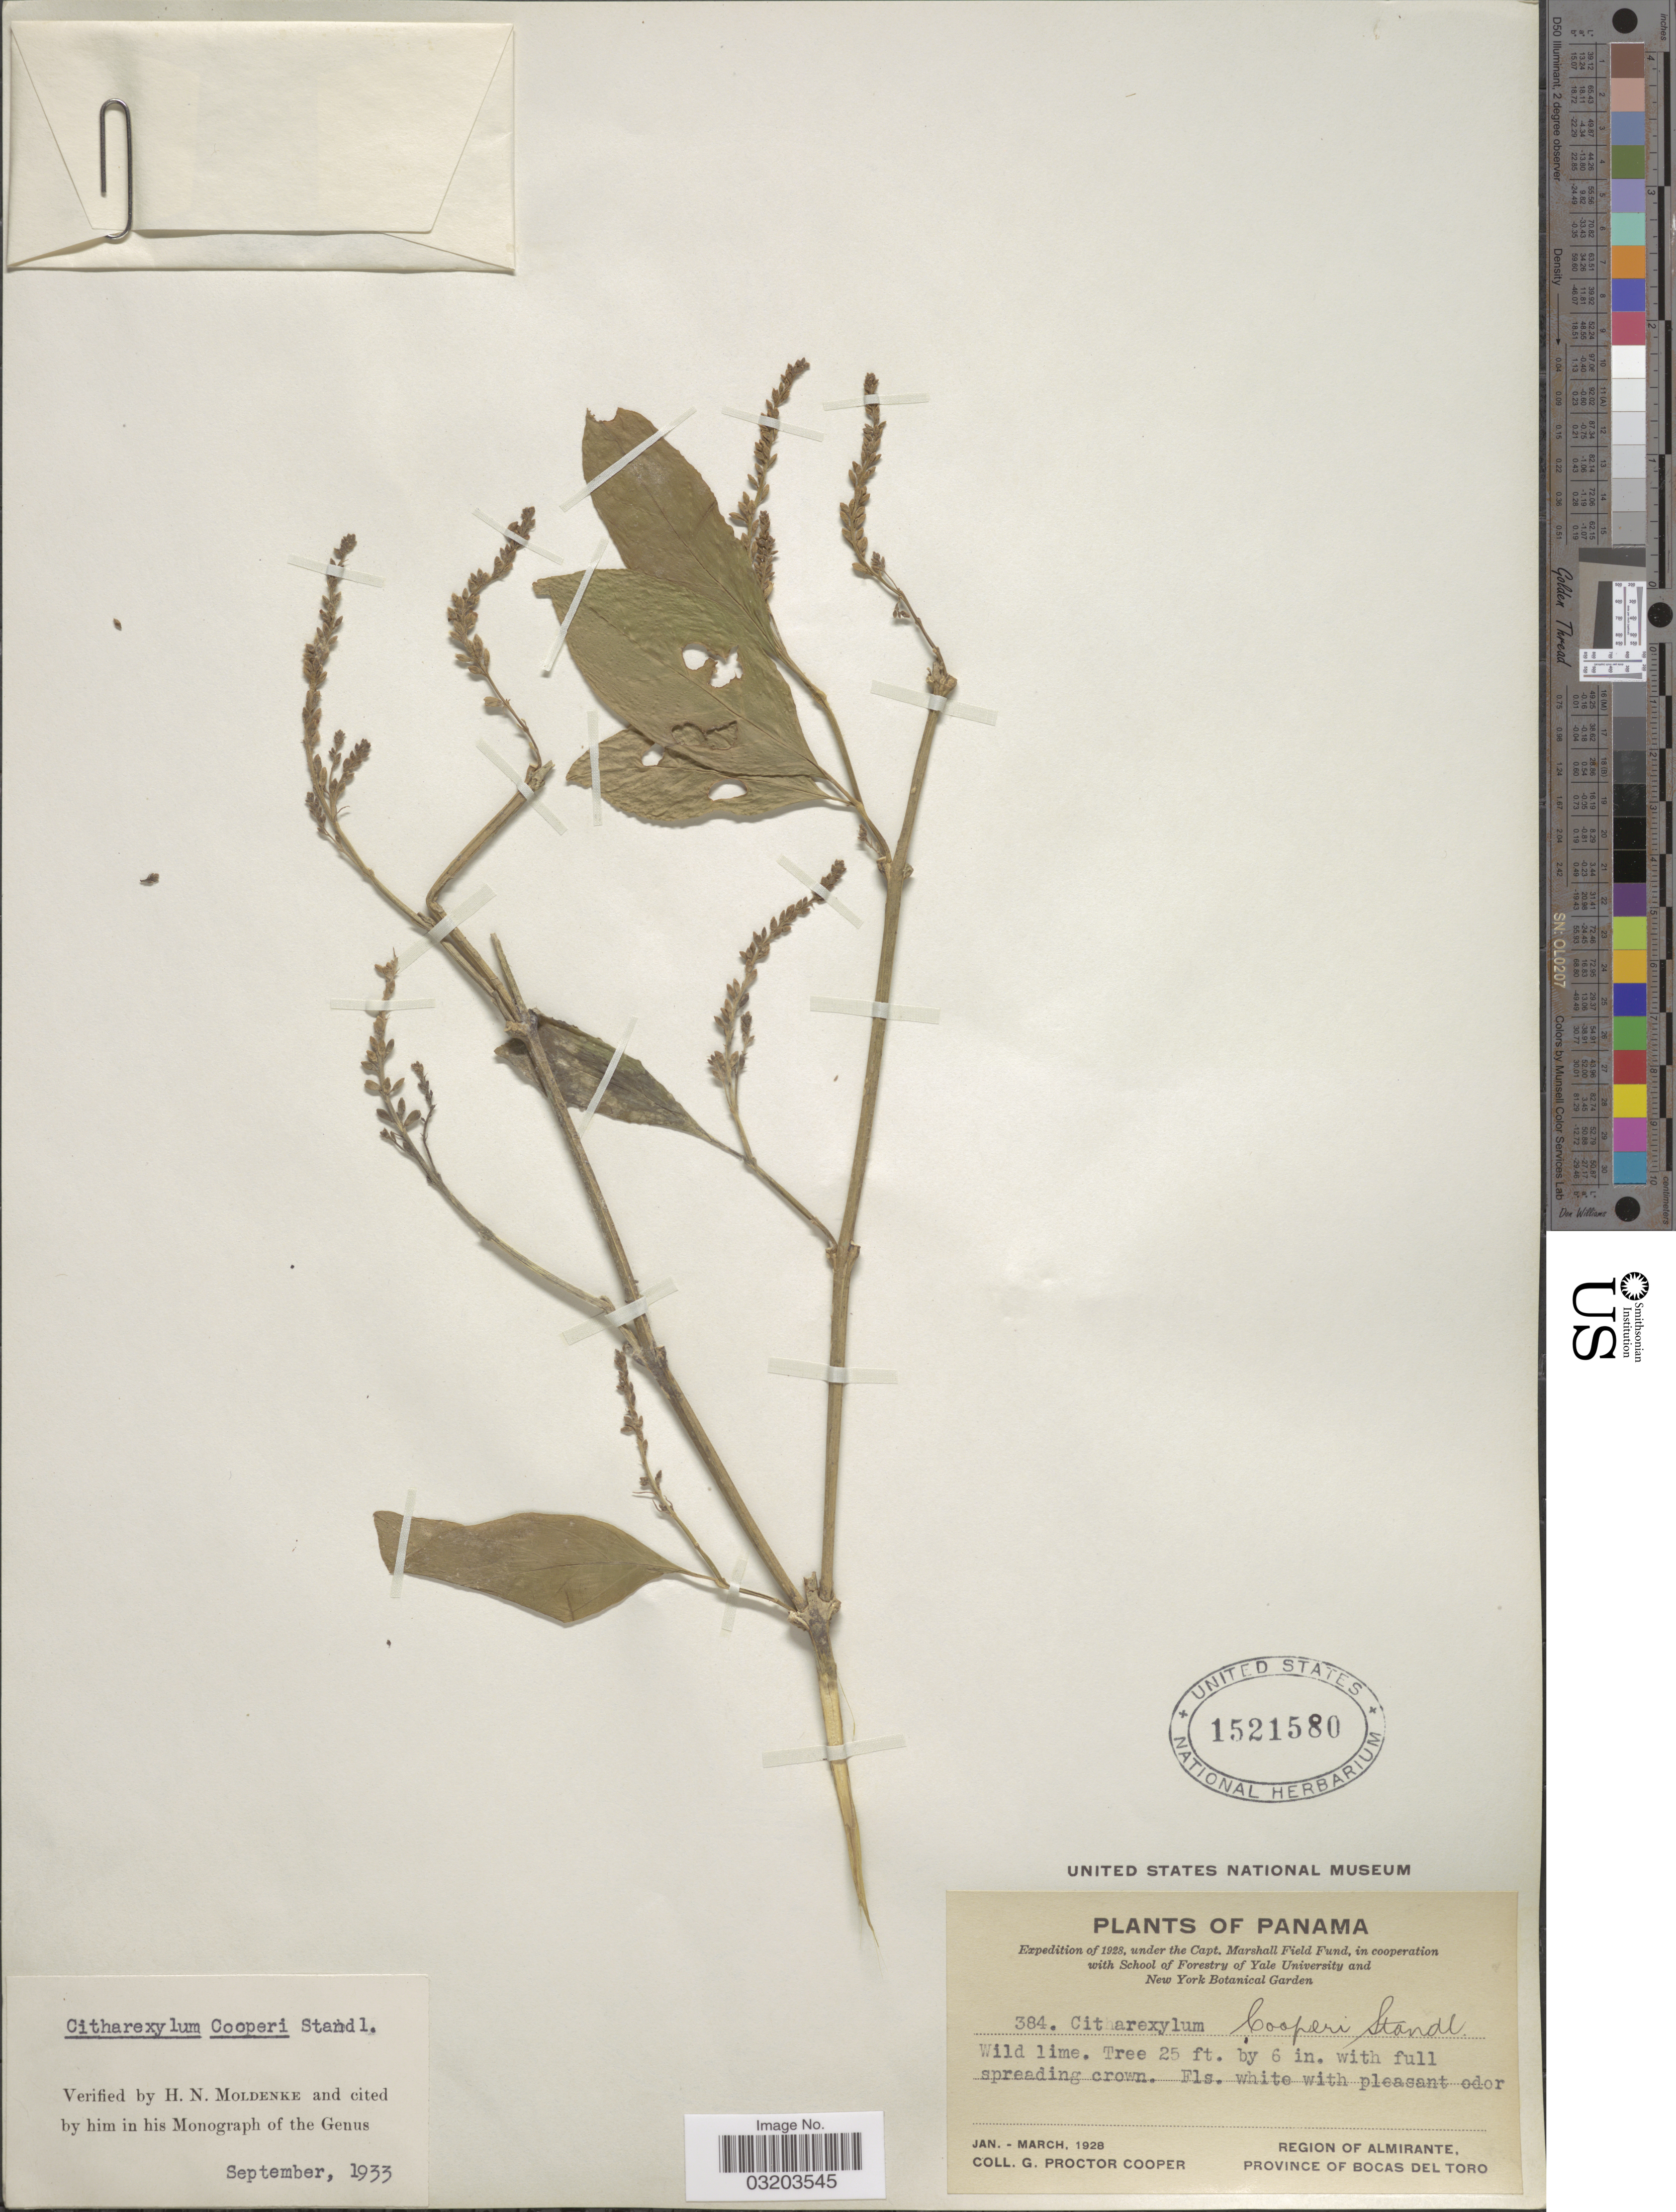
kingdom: Plantae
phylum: Tracheophyta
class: Magnoliopsida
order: Lamiales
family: Verbenaceae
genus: Citharexylum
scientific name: Citharexylum cooperi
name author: Standl.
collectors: G. Cooper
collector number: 384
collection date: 1928-01/1928-03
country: Panama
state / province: Bocas del Toro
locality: Region of Almirante.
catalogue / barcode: US 1521580